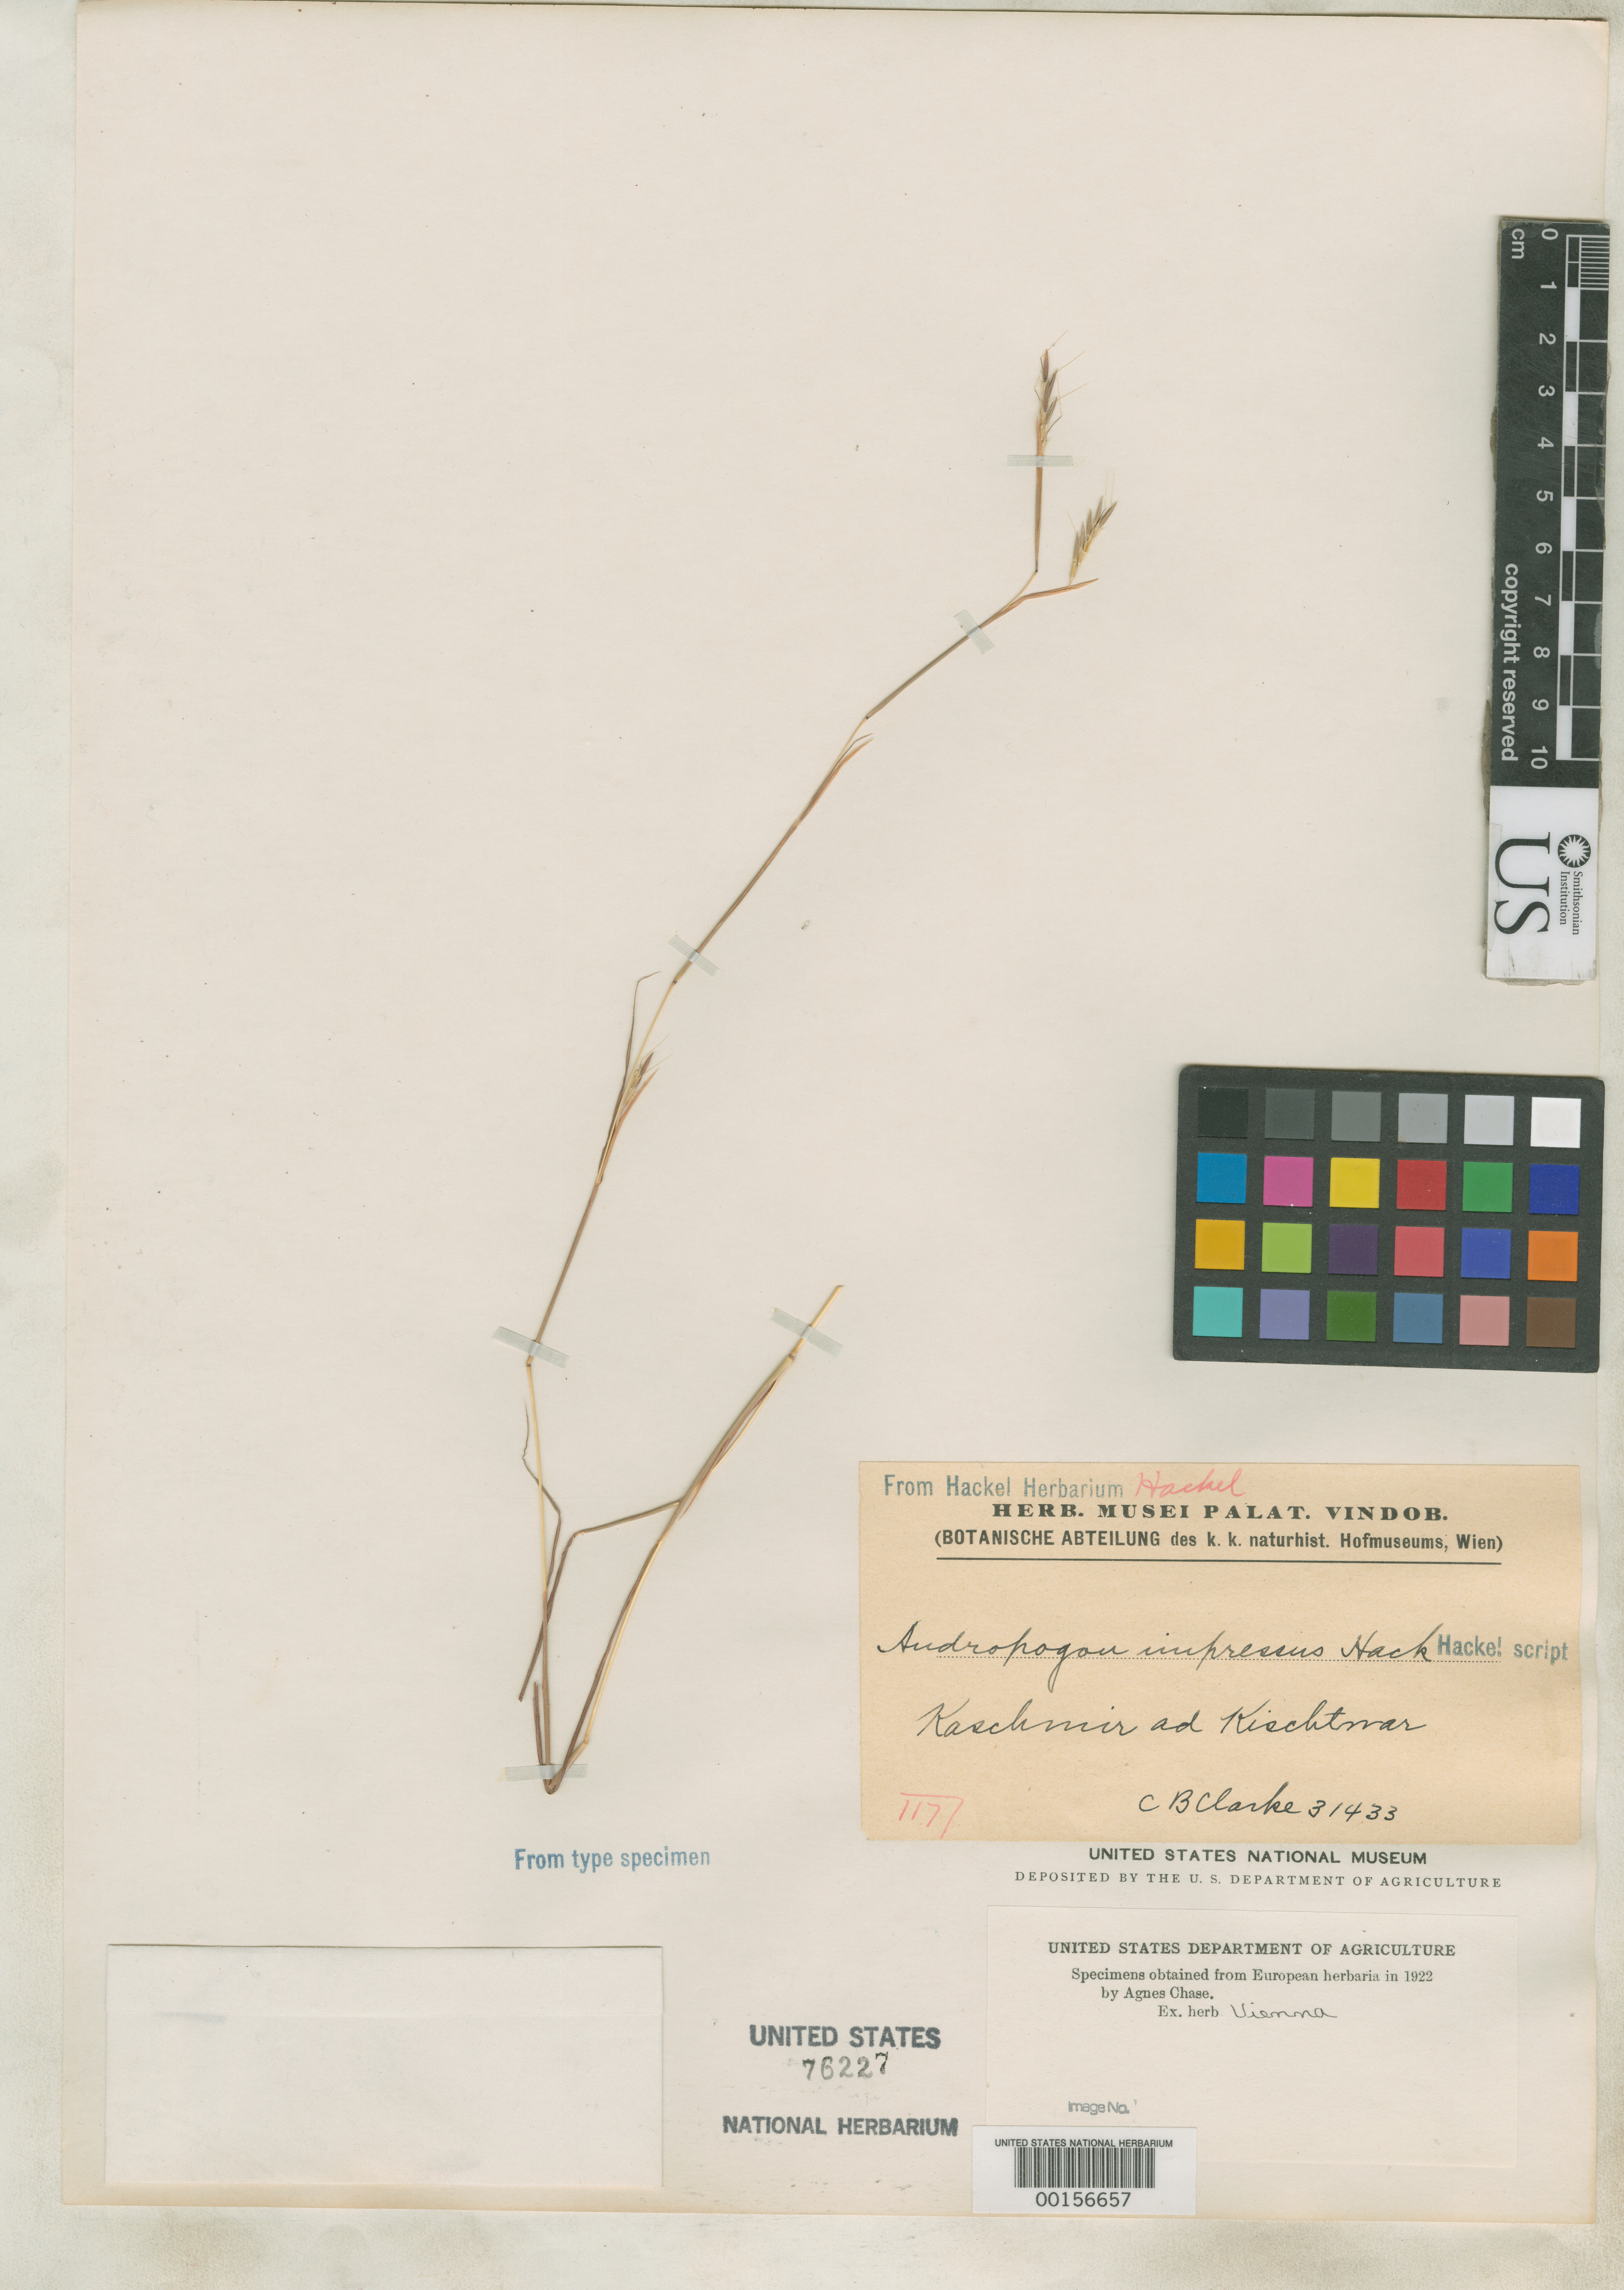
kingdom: Plantae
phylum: Tracheophyta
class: Liliopsida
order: Poales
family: Poaceae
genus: Andropogon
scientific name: Andropogon impressus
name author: Hack.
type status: Type Fragment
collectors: C. B. Clarke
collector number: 31433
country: India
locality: Kaschmir ad Kischtwar.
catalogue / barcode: US 76227